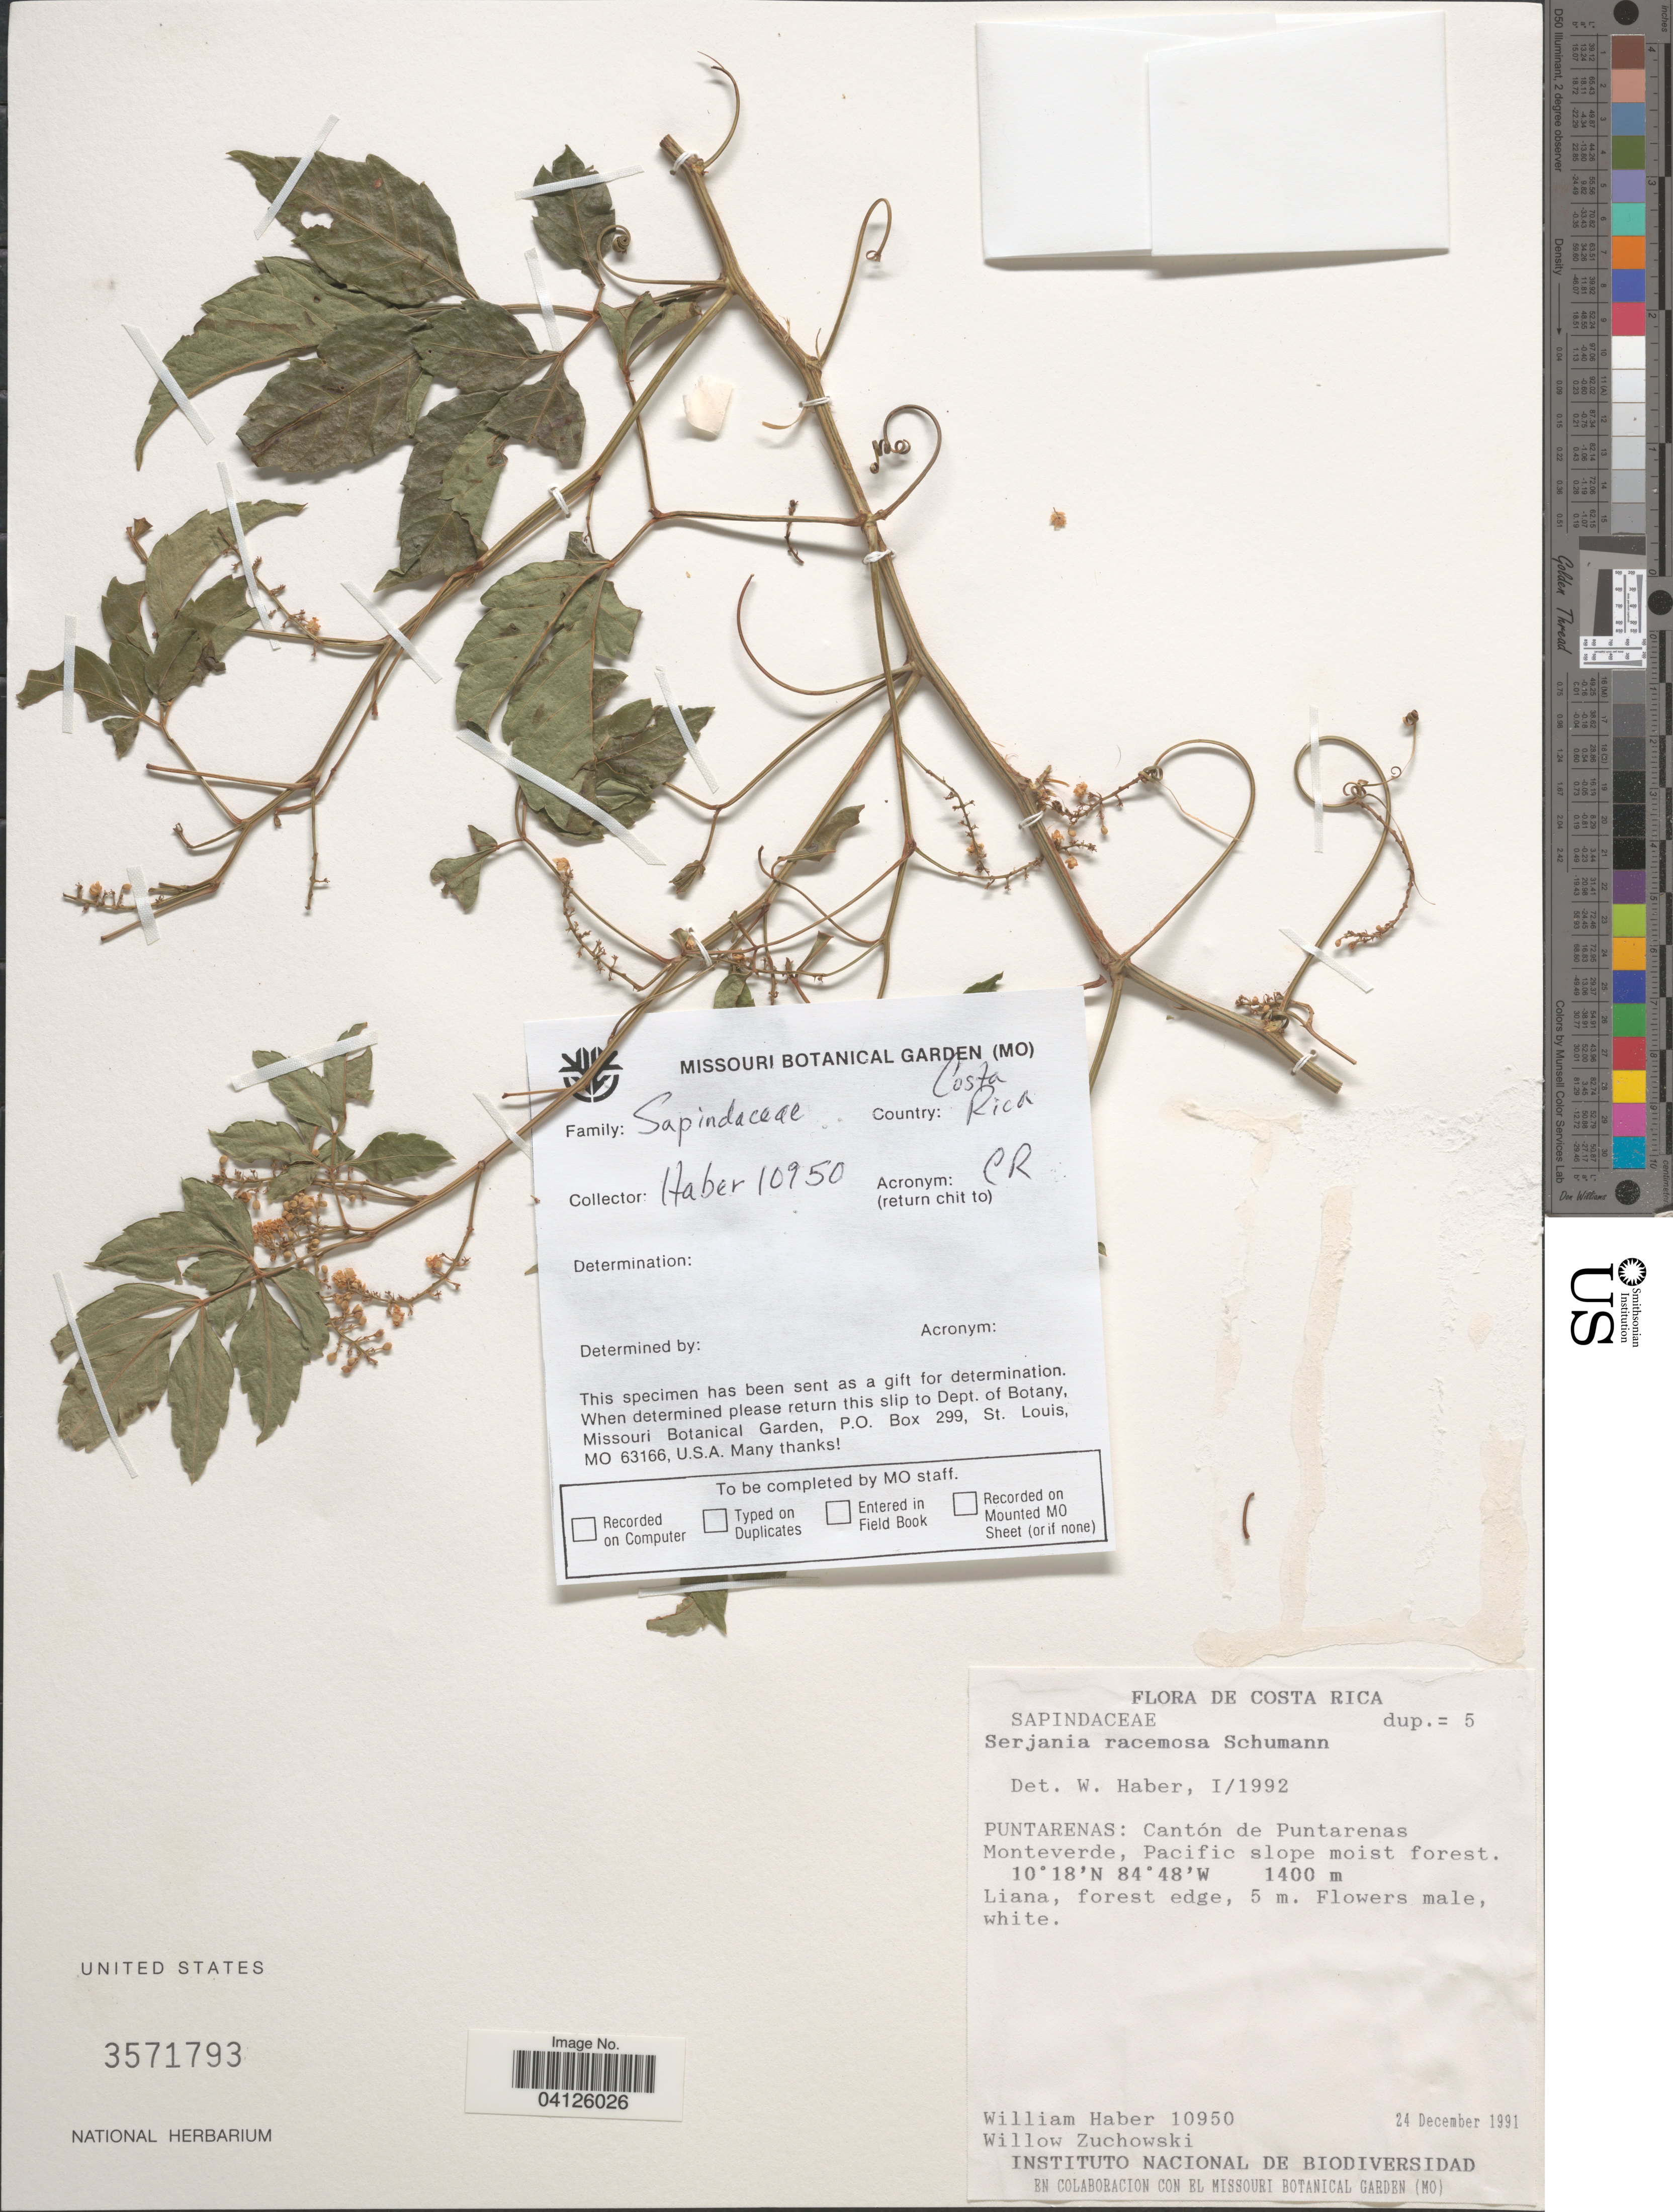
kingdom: Plantae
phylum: Tracheophyta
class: Magnoliopsida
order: Sapindales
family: Sapindaceae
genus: Serjania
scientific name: Serjania racemosa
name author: Schumach.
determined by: Acevedo-Rodriguez, P., (US), Smithsonian Institution - National Museum of Natural History (UNITED STATES)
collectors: W. Haber & W. Zuchowski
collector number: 10950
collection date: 1991-12-24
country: Costa Rica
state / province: Puntarenas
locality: Cantón de Puntarenas Monteverde, Pacific slope moist forest.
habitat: Pacific slope moist forest. Forest edge.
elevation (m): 1400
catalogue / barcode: US 3571793